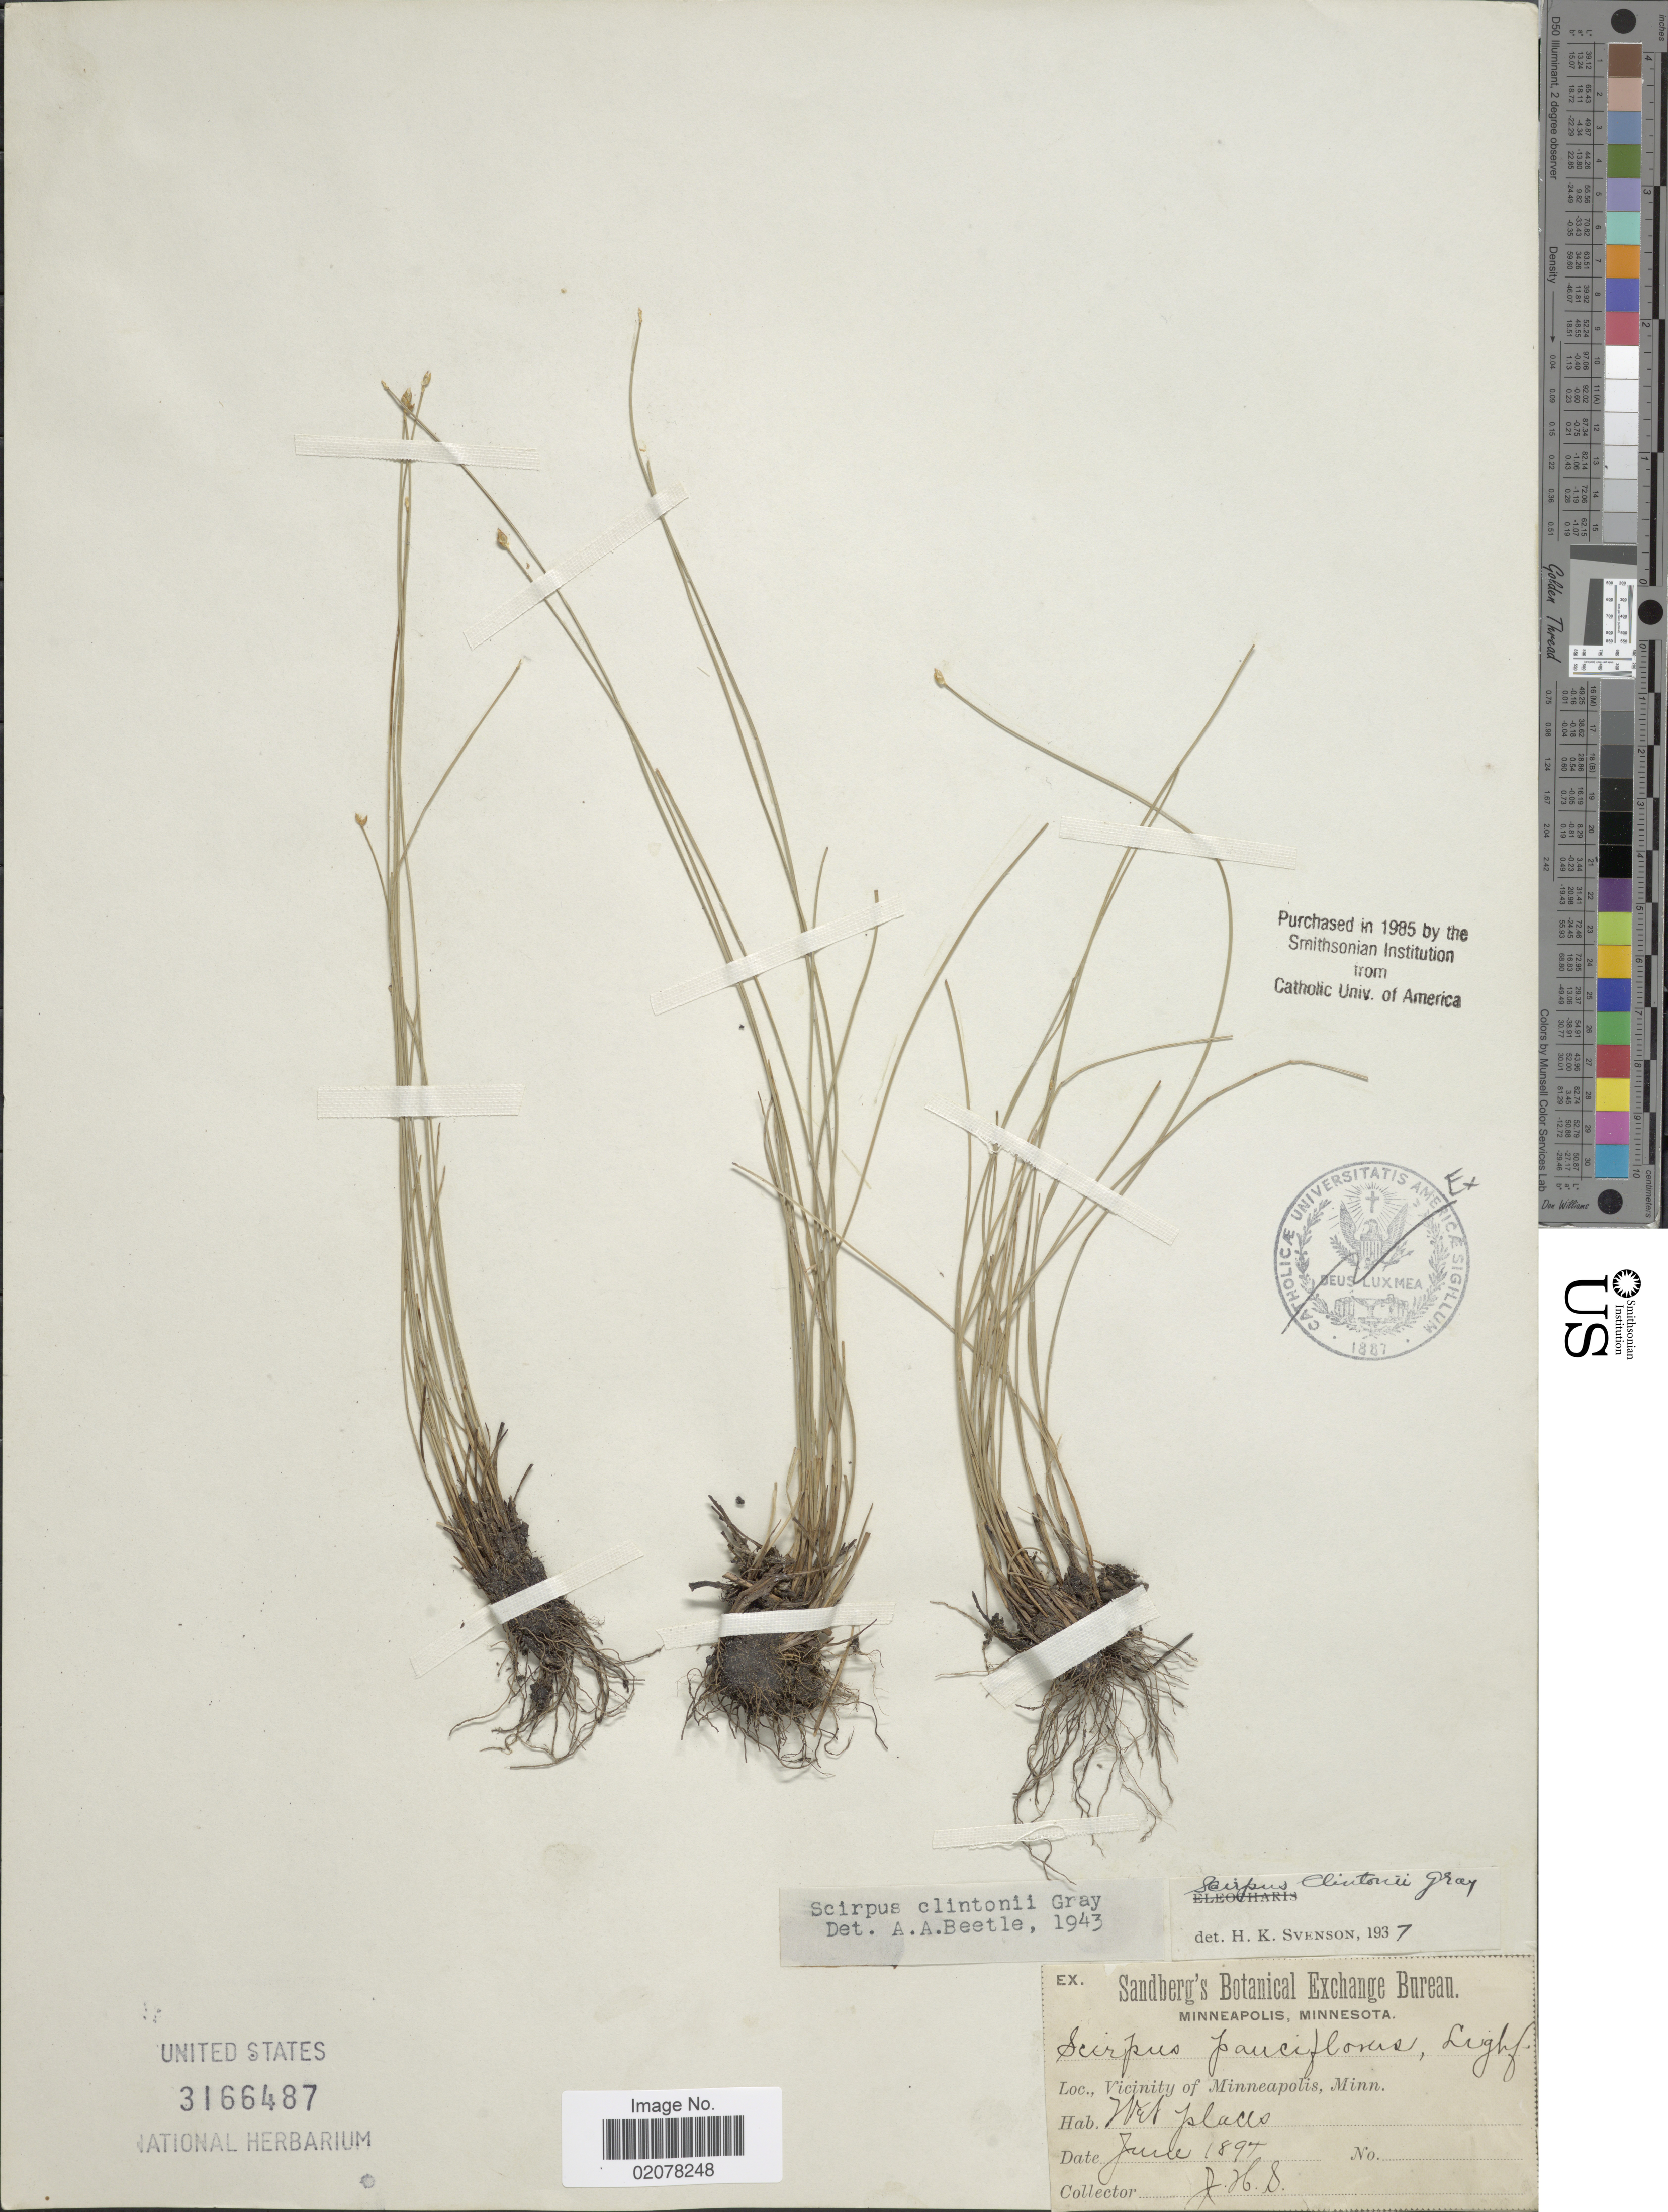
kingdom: Plantae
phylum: Tracheophyta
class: Liliopsida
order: Poales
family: Cyperaceae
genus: Trichophorum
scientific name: Trichophorum clintonii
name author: (A. Gray) S.G. Sm.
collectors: J. Sanberg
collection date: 1894-07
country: United States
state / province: Minnesota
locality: Vicinity of Minneapolis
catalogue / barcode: US 3166487